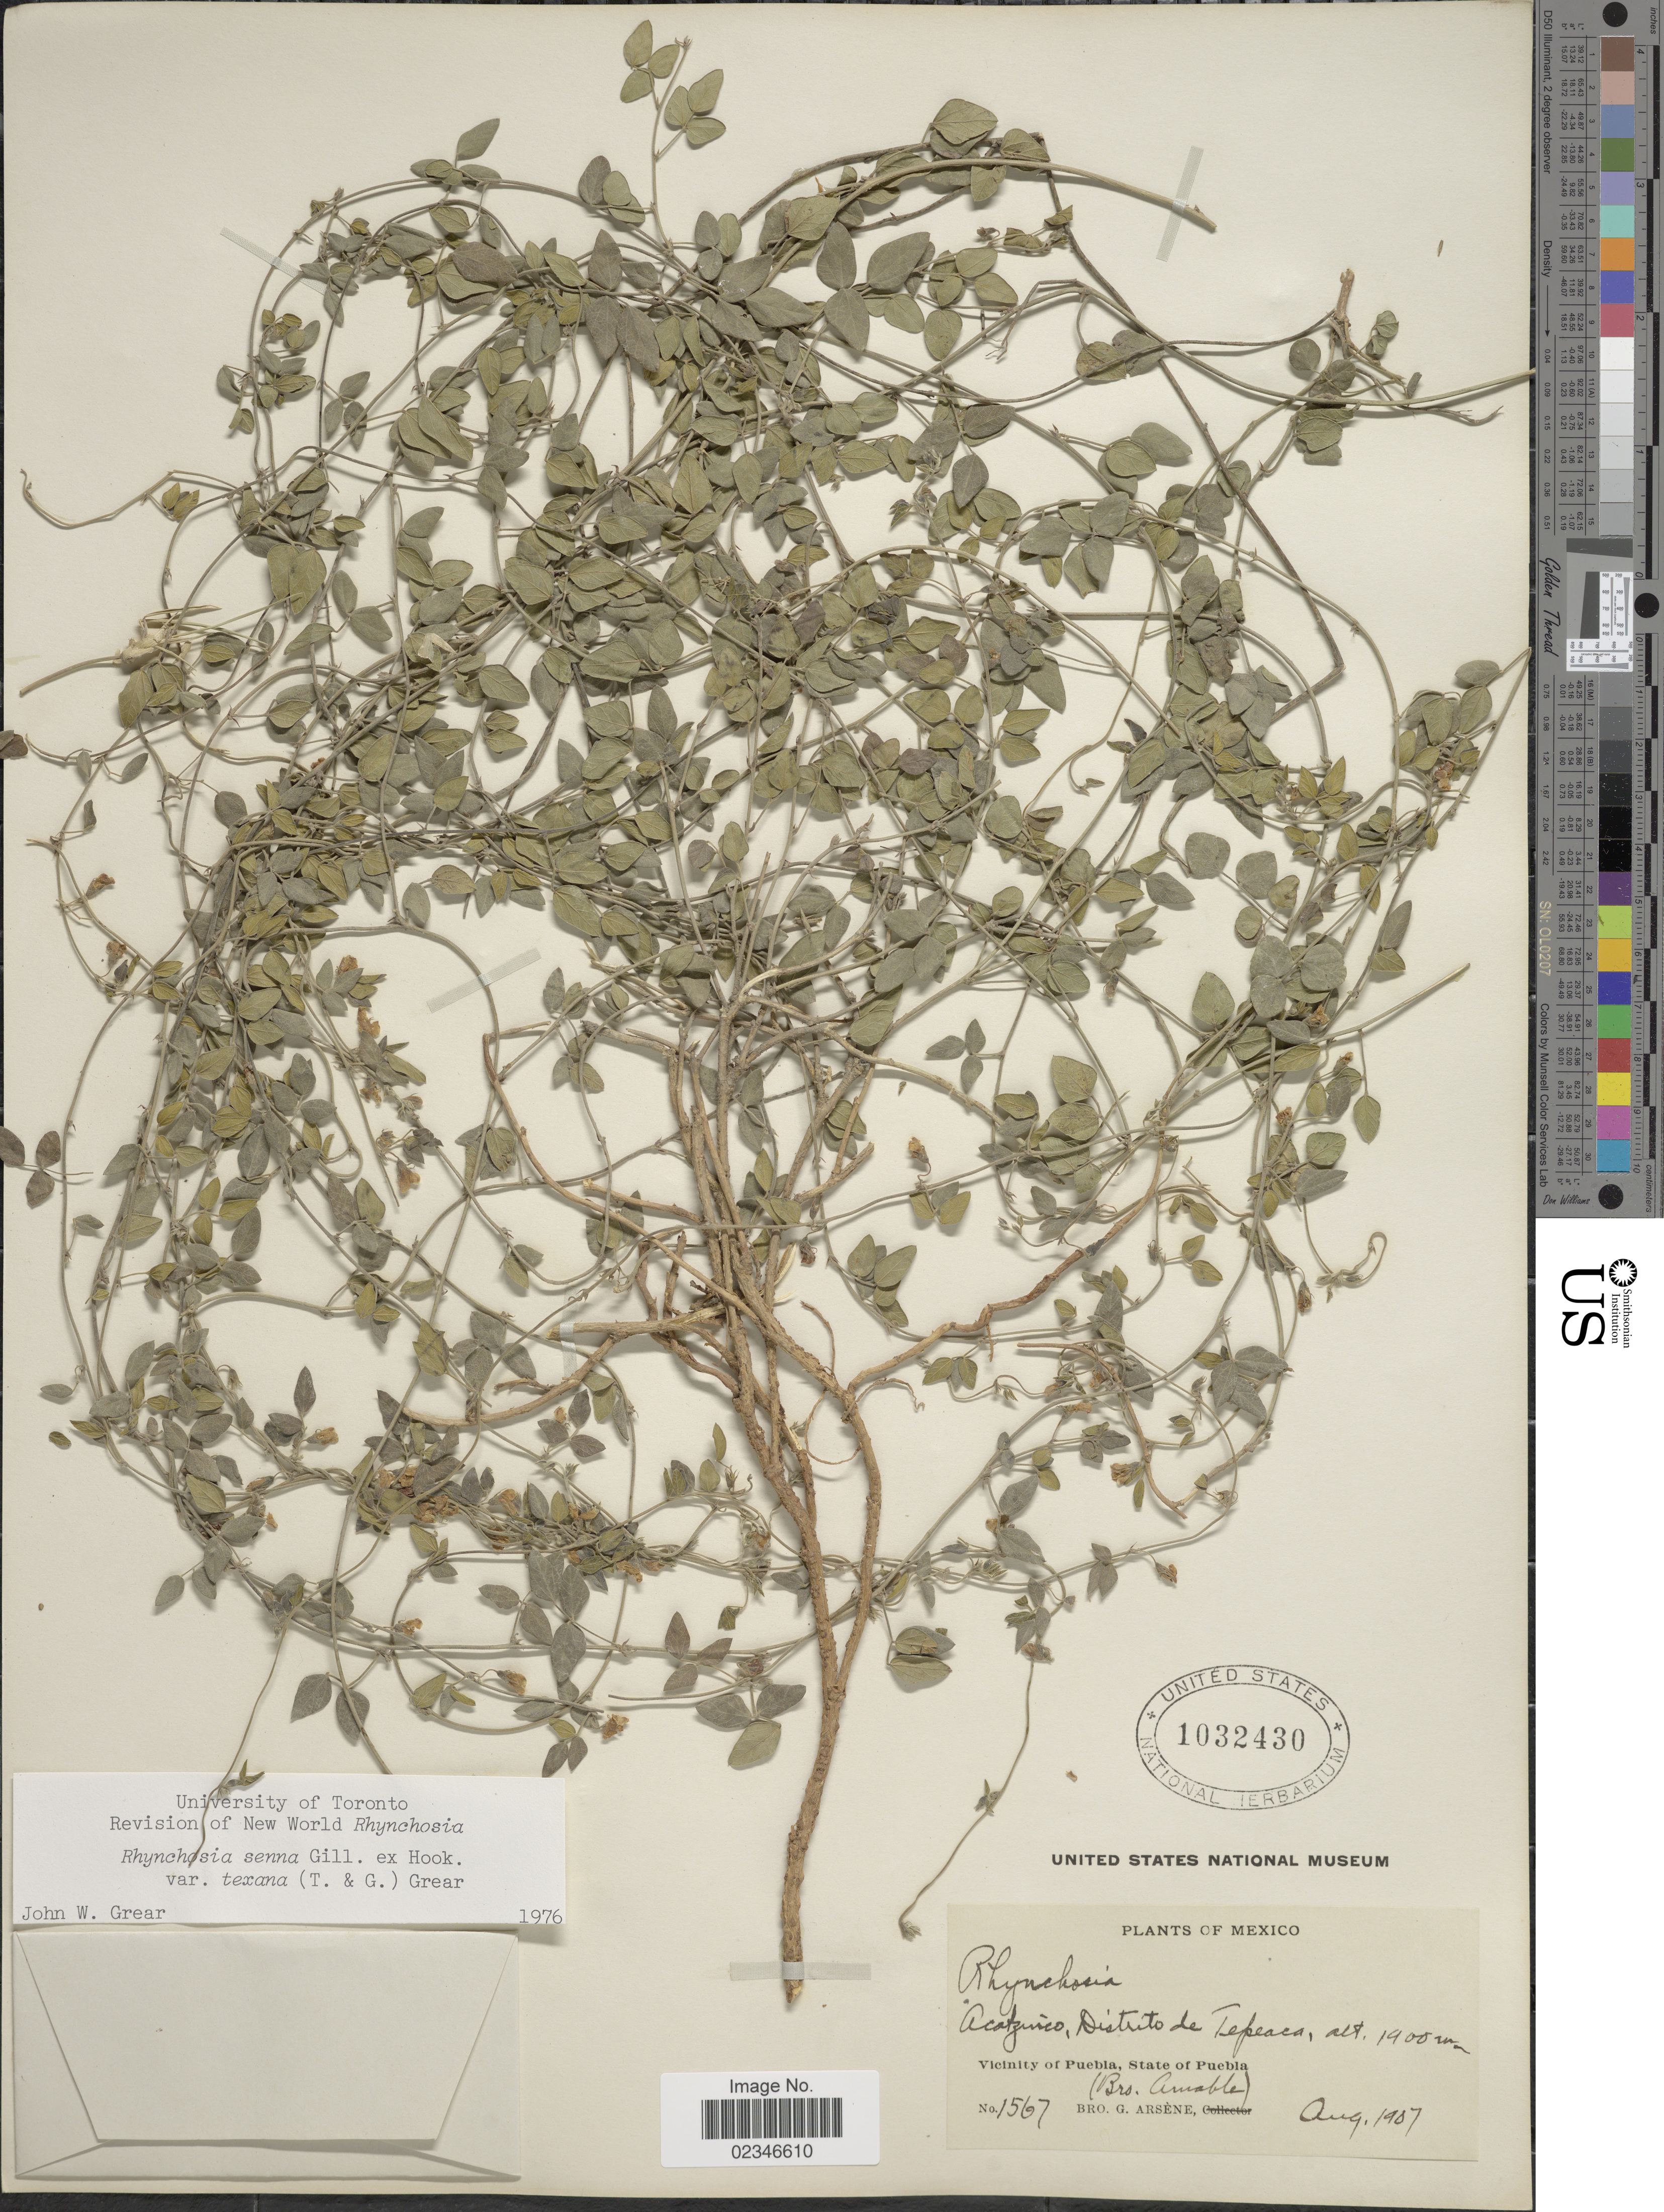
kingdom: Plantae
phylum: Tracheophyta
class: Magnoliopsida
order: Fabales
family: Fabaceae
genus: Rhynchosia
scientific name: Rhynchosia senna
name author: Gillies ex Hook.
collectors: B. Amable & Bro. G. Arsène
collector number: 1567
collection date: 1907-08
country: Mexico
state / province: Puebla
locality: Vicinity of Puebla, State of Puebla, Acotzuico, Distrito de Tepeaca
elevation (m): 1900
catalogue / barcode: US 1032430